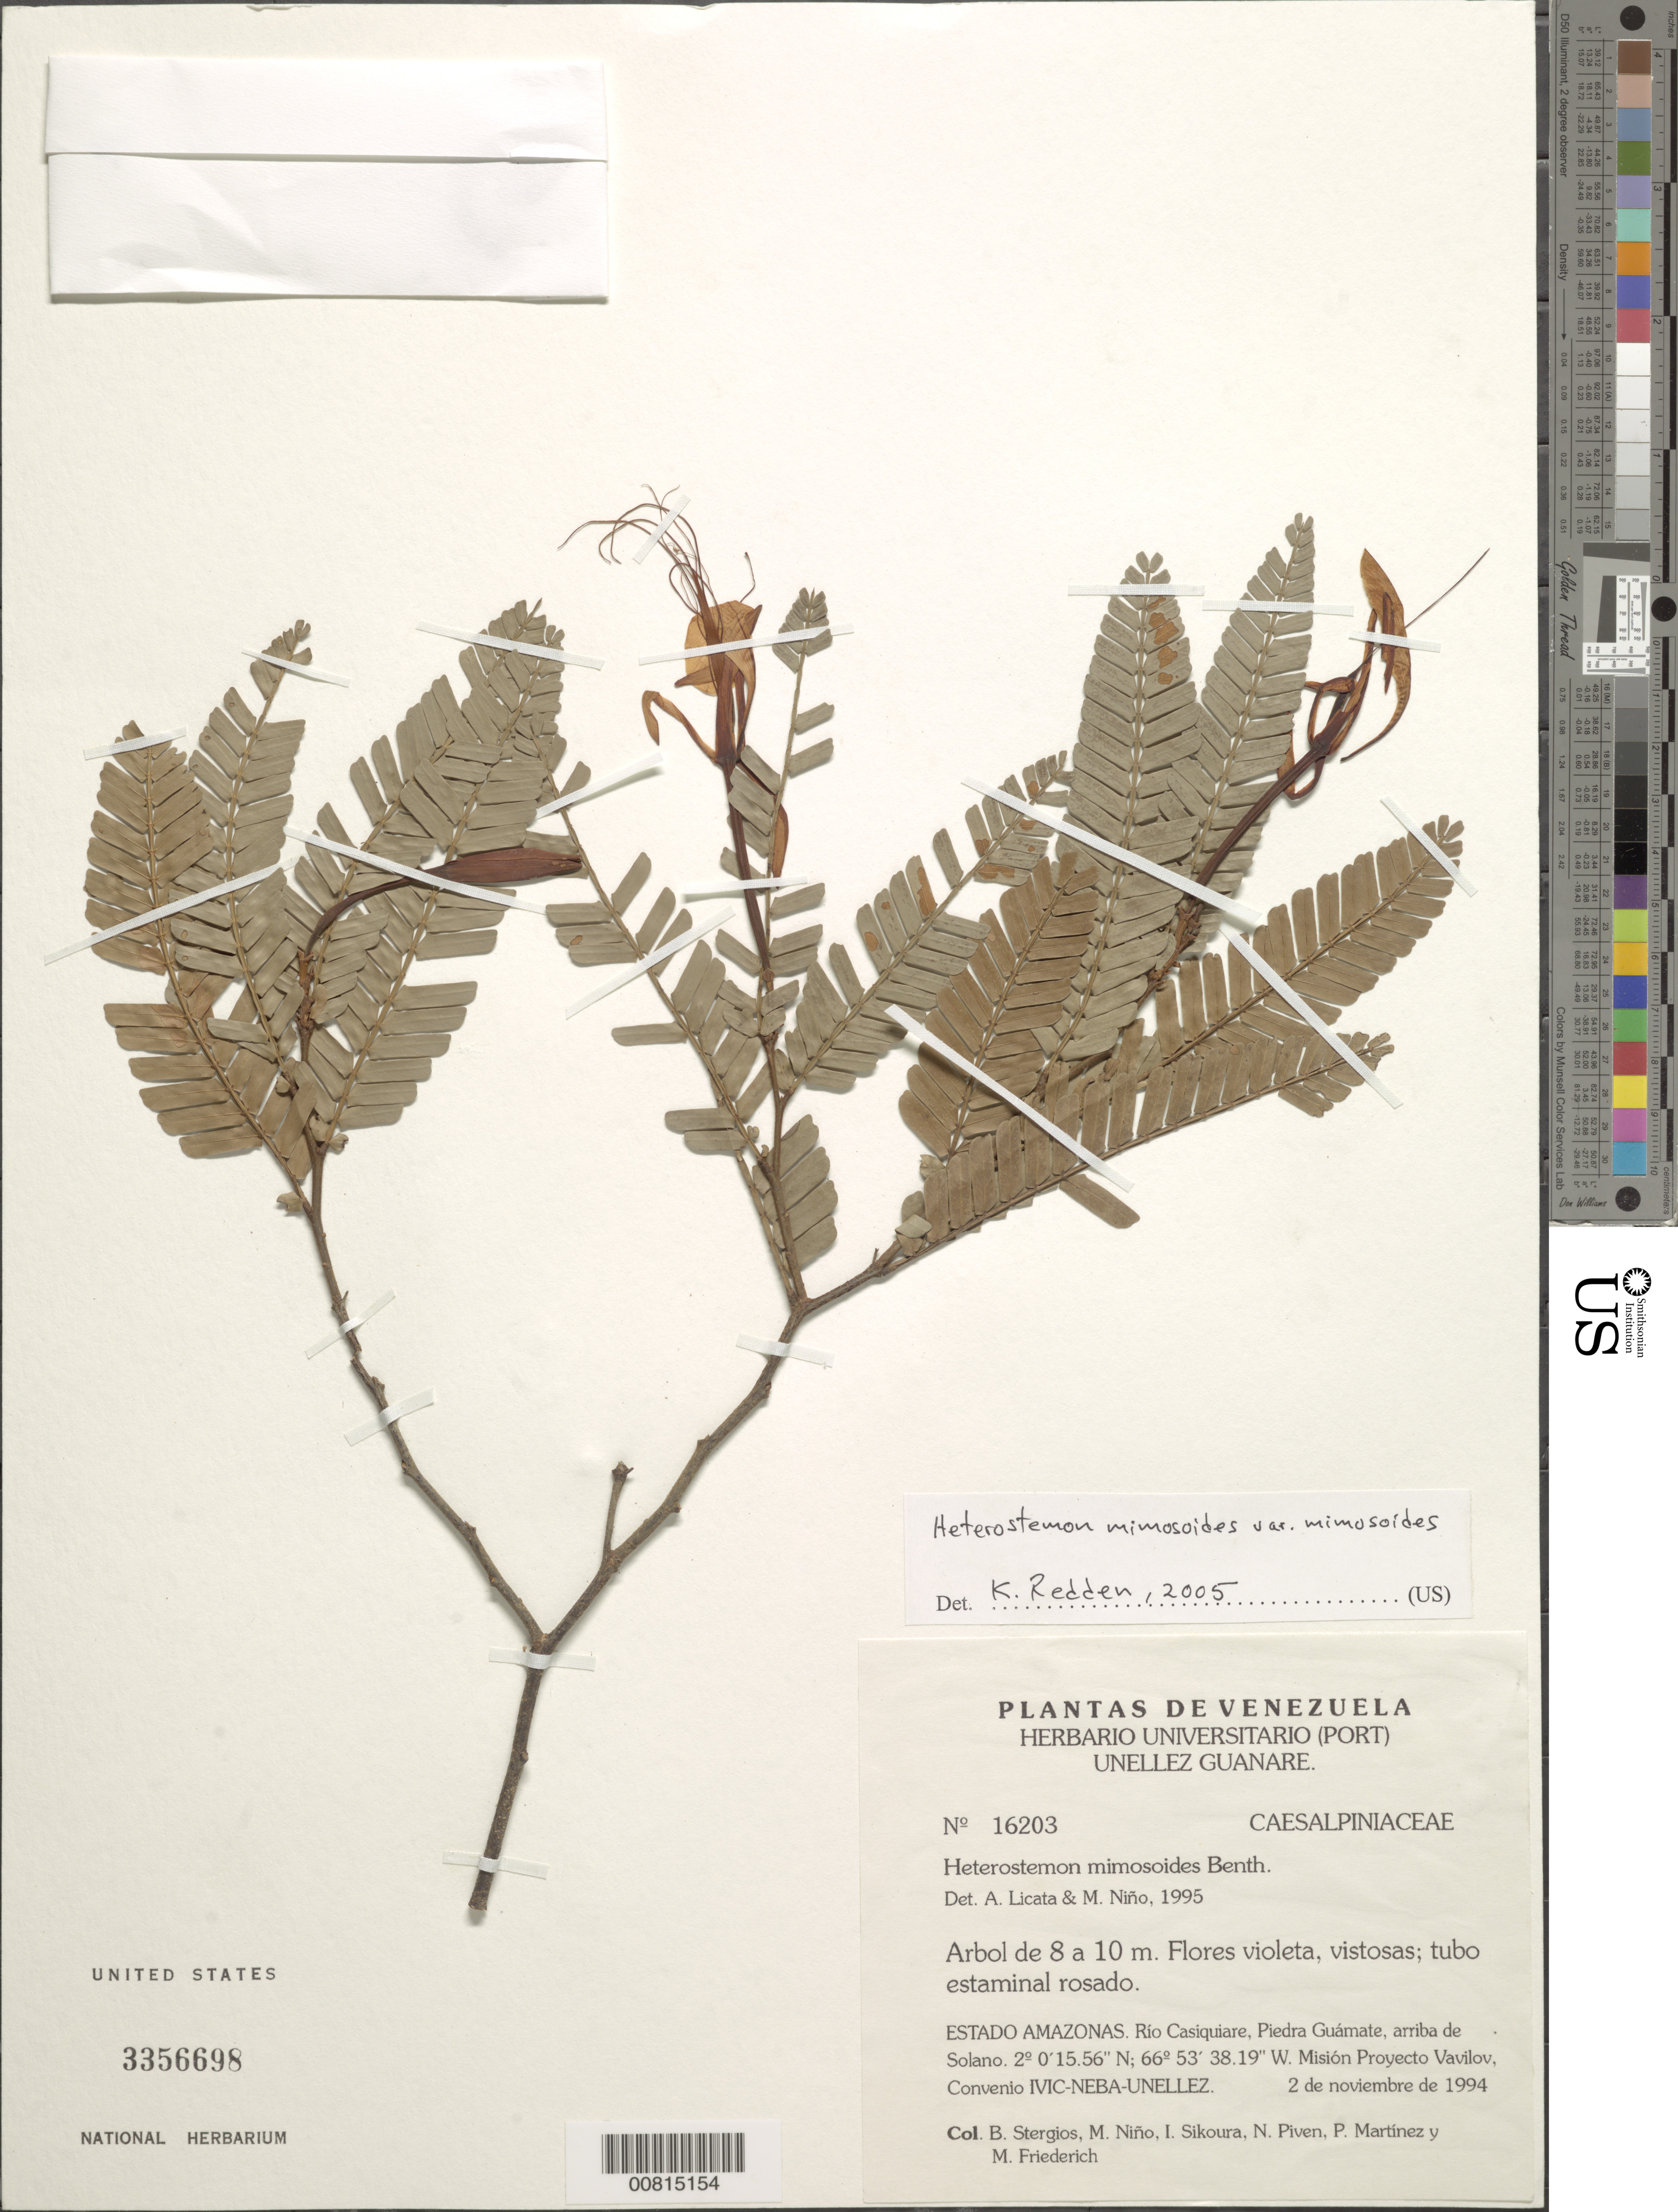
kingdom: Plantae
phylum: Tracheophyta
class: Magnoliopsida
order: Fabales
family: Fabaceae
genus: Heterostemon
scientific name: Heterostemon mimosoides var. mimosoides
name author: Desf.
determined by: Redden, K. M.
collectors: B. G. Stergios, S. M. Niño, I. Sikoura, N. Piven, P. Martinez & N. Friederich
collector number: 16203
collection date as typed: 2-Nov-94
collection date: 1994-11-02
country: Venezuela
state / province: Amazonas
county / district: Río Negro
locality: Río Casiquiare, Piedra Guámate, arriba de Solano; Misión Proyecto Vavilov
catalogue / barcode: US 3356698